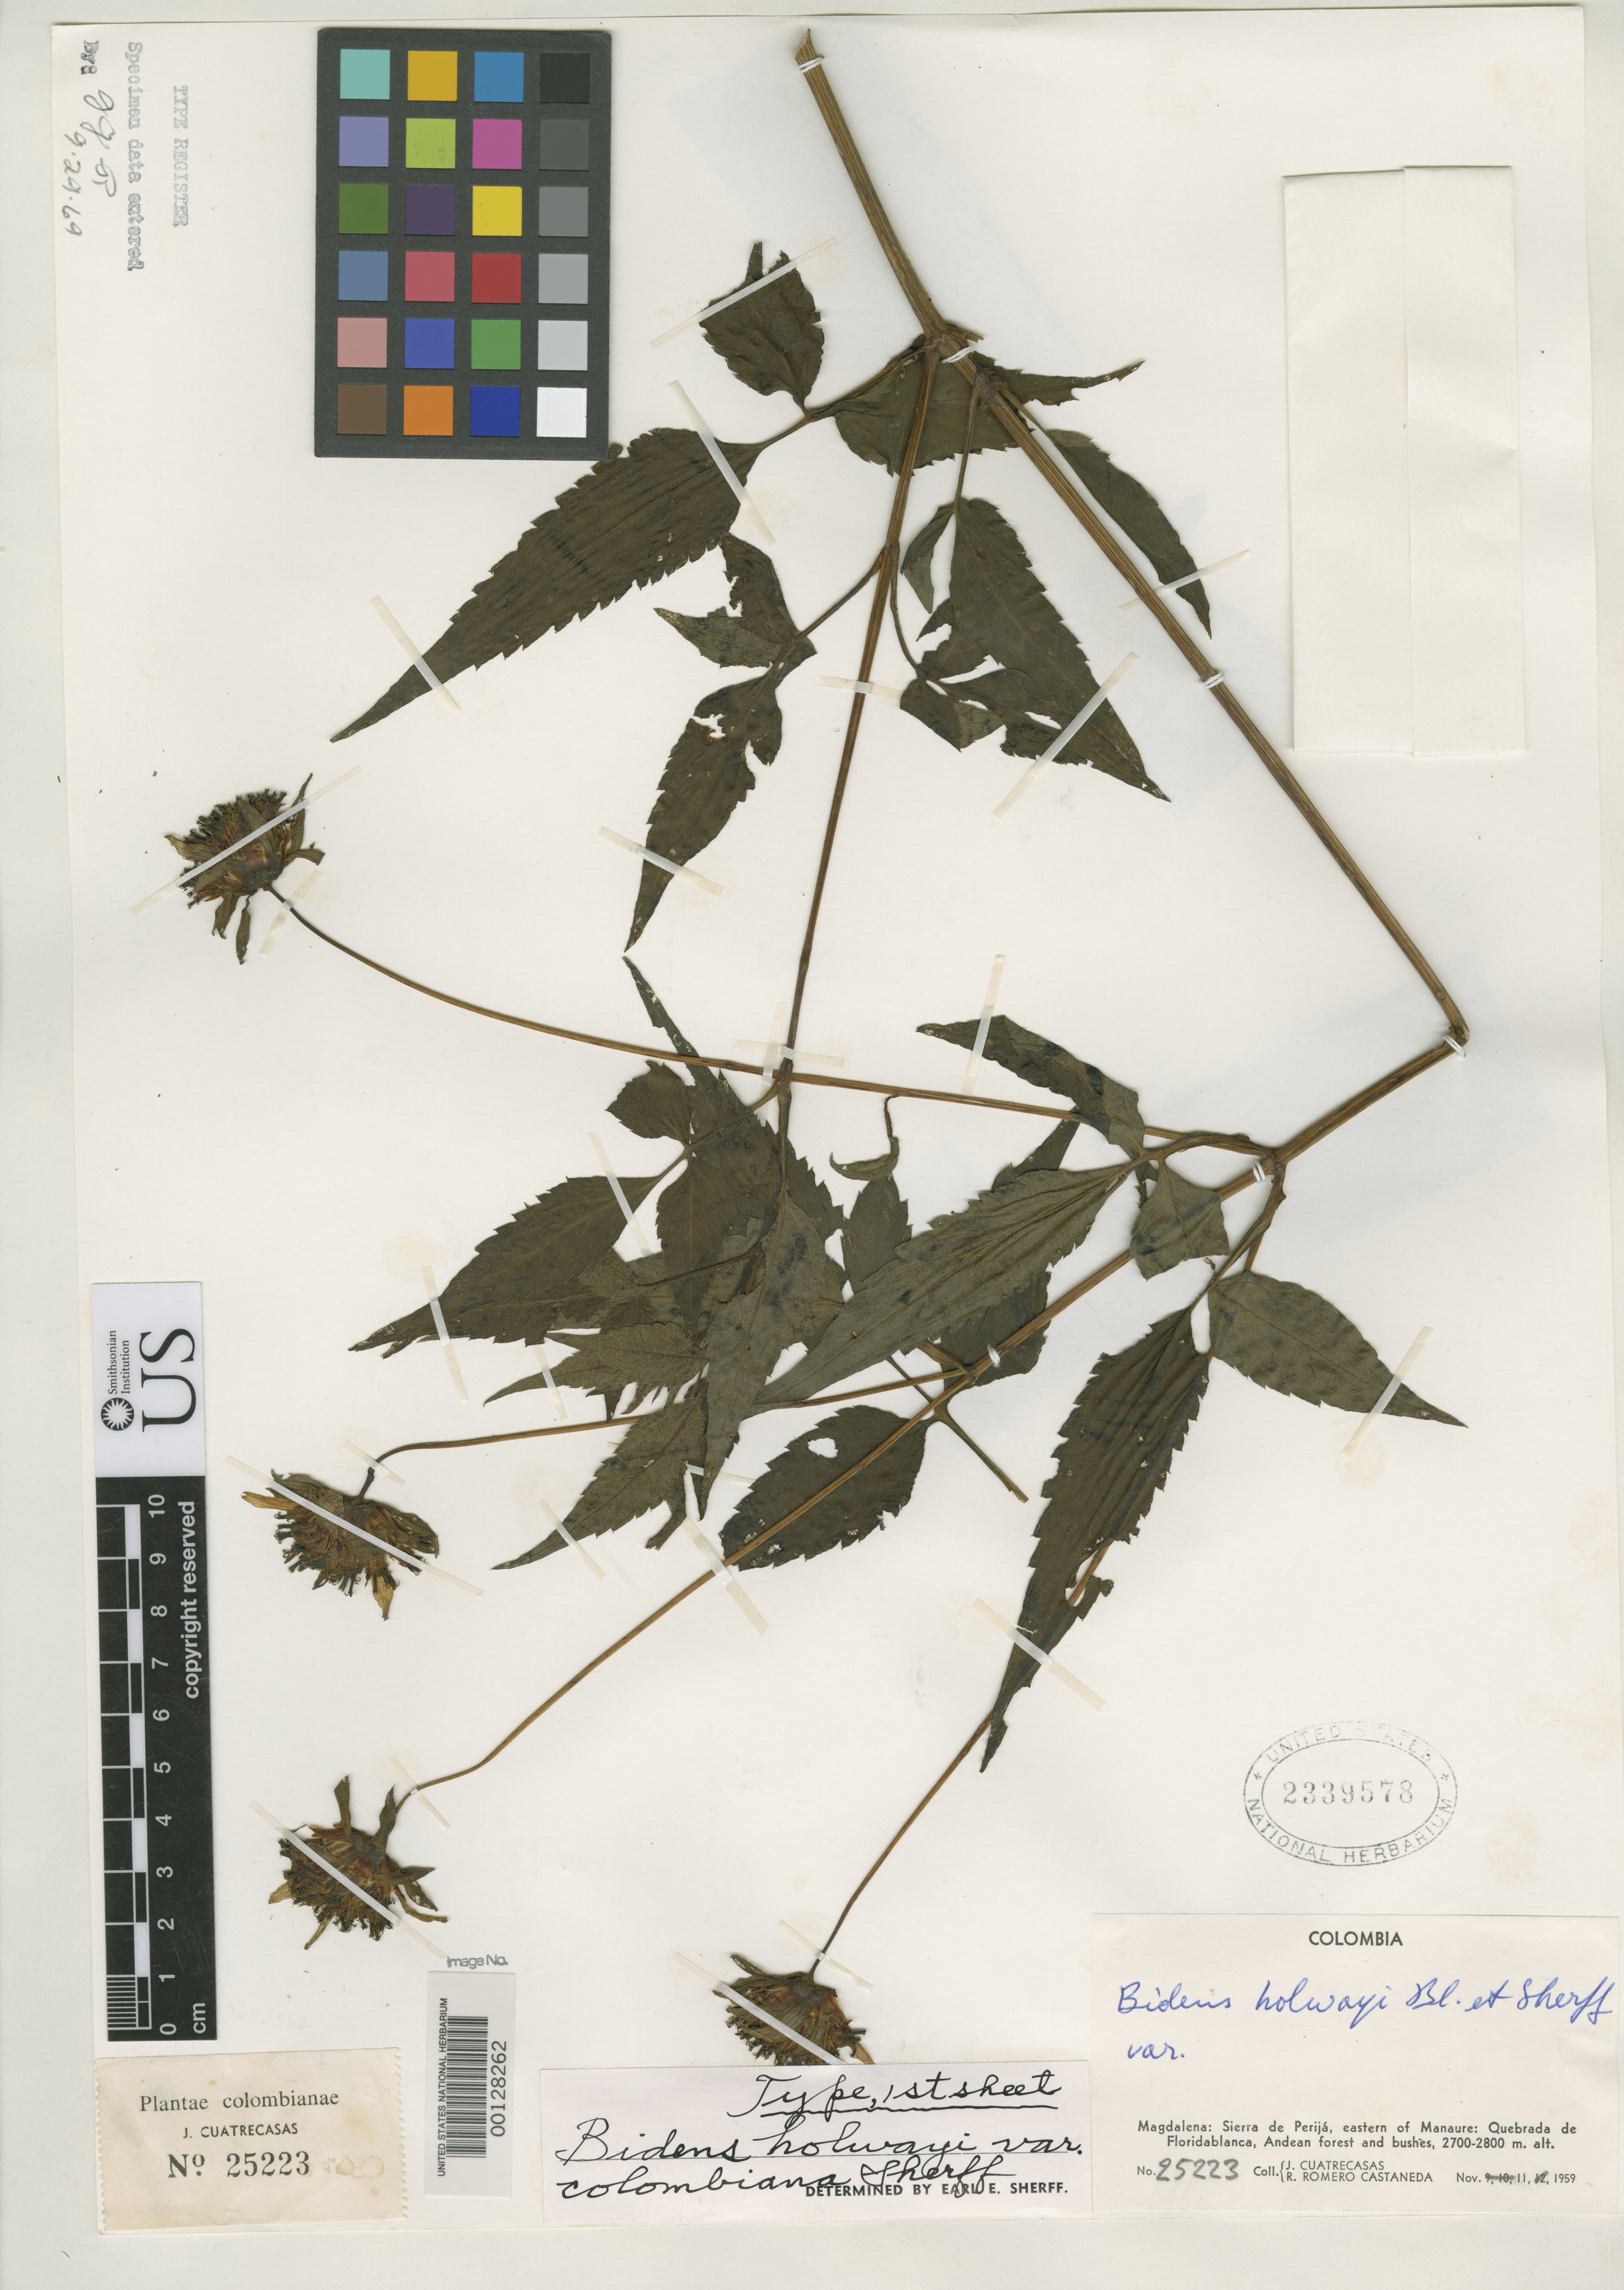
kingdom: Plantae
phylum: Tracheophyta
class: Magnoliopsida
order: Asterales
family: Asteraceae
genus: Bidens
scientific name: Bidens holwayi var. colombiana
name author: Sherff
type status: Holotype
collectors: J. Cuatrecasas & R. Romero Castañeda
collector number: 25223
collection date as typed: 11 Nov 1959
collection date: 1959-11-11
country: Colombia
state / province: Magdalena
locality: Sierra de Perija, E of Manaure, Quebrada de Florida Blanca.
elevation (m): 2700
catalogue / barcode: US 2339578